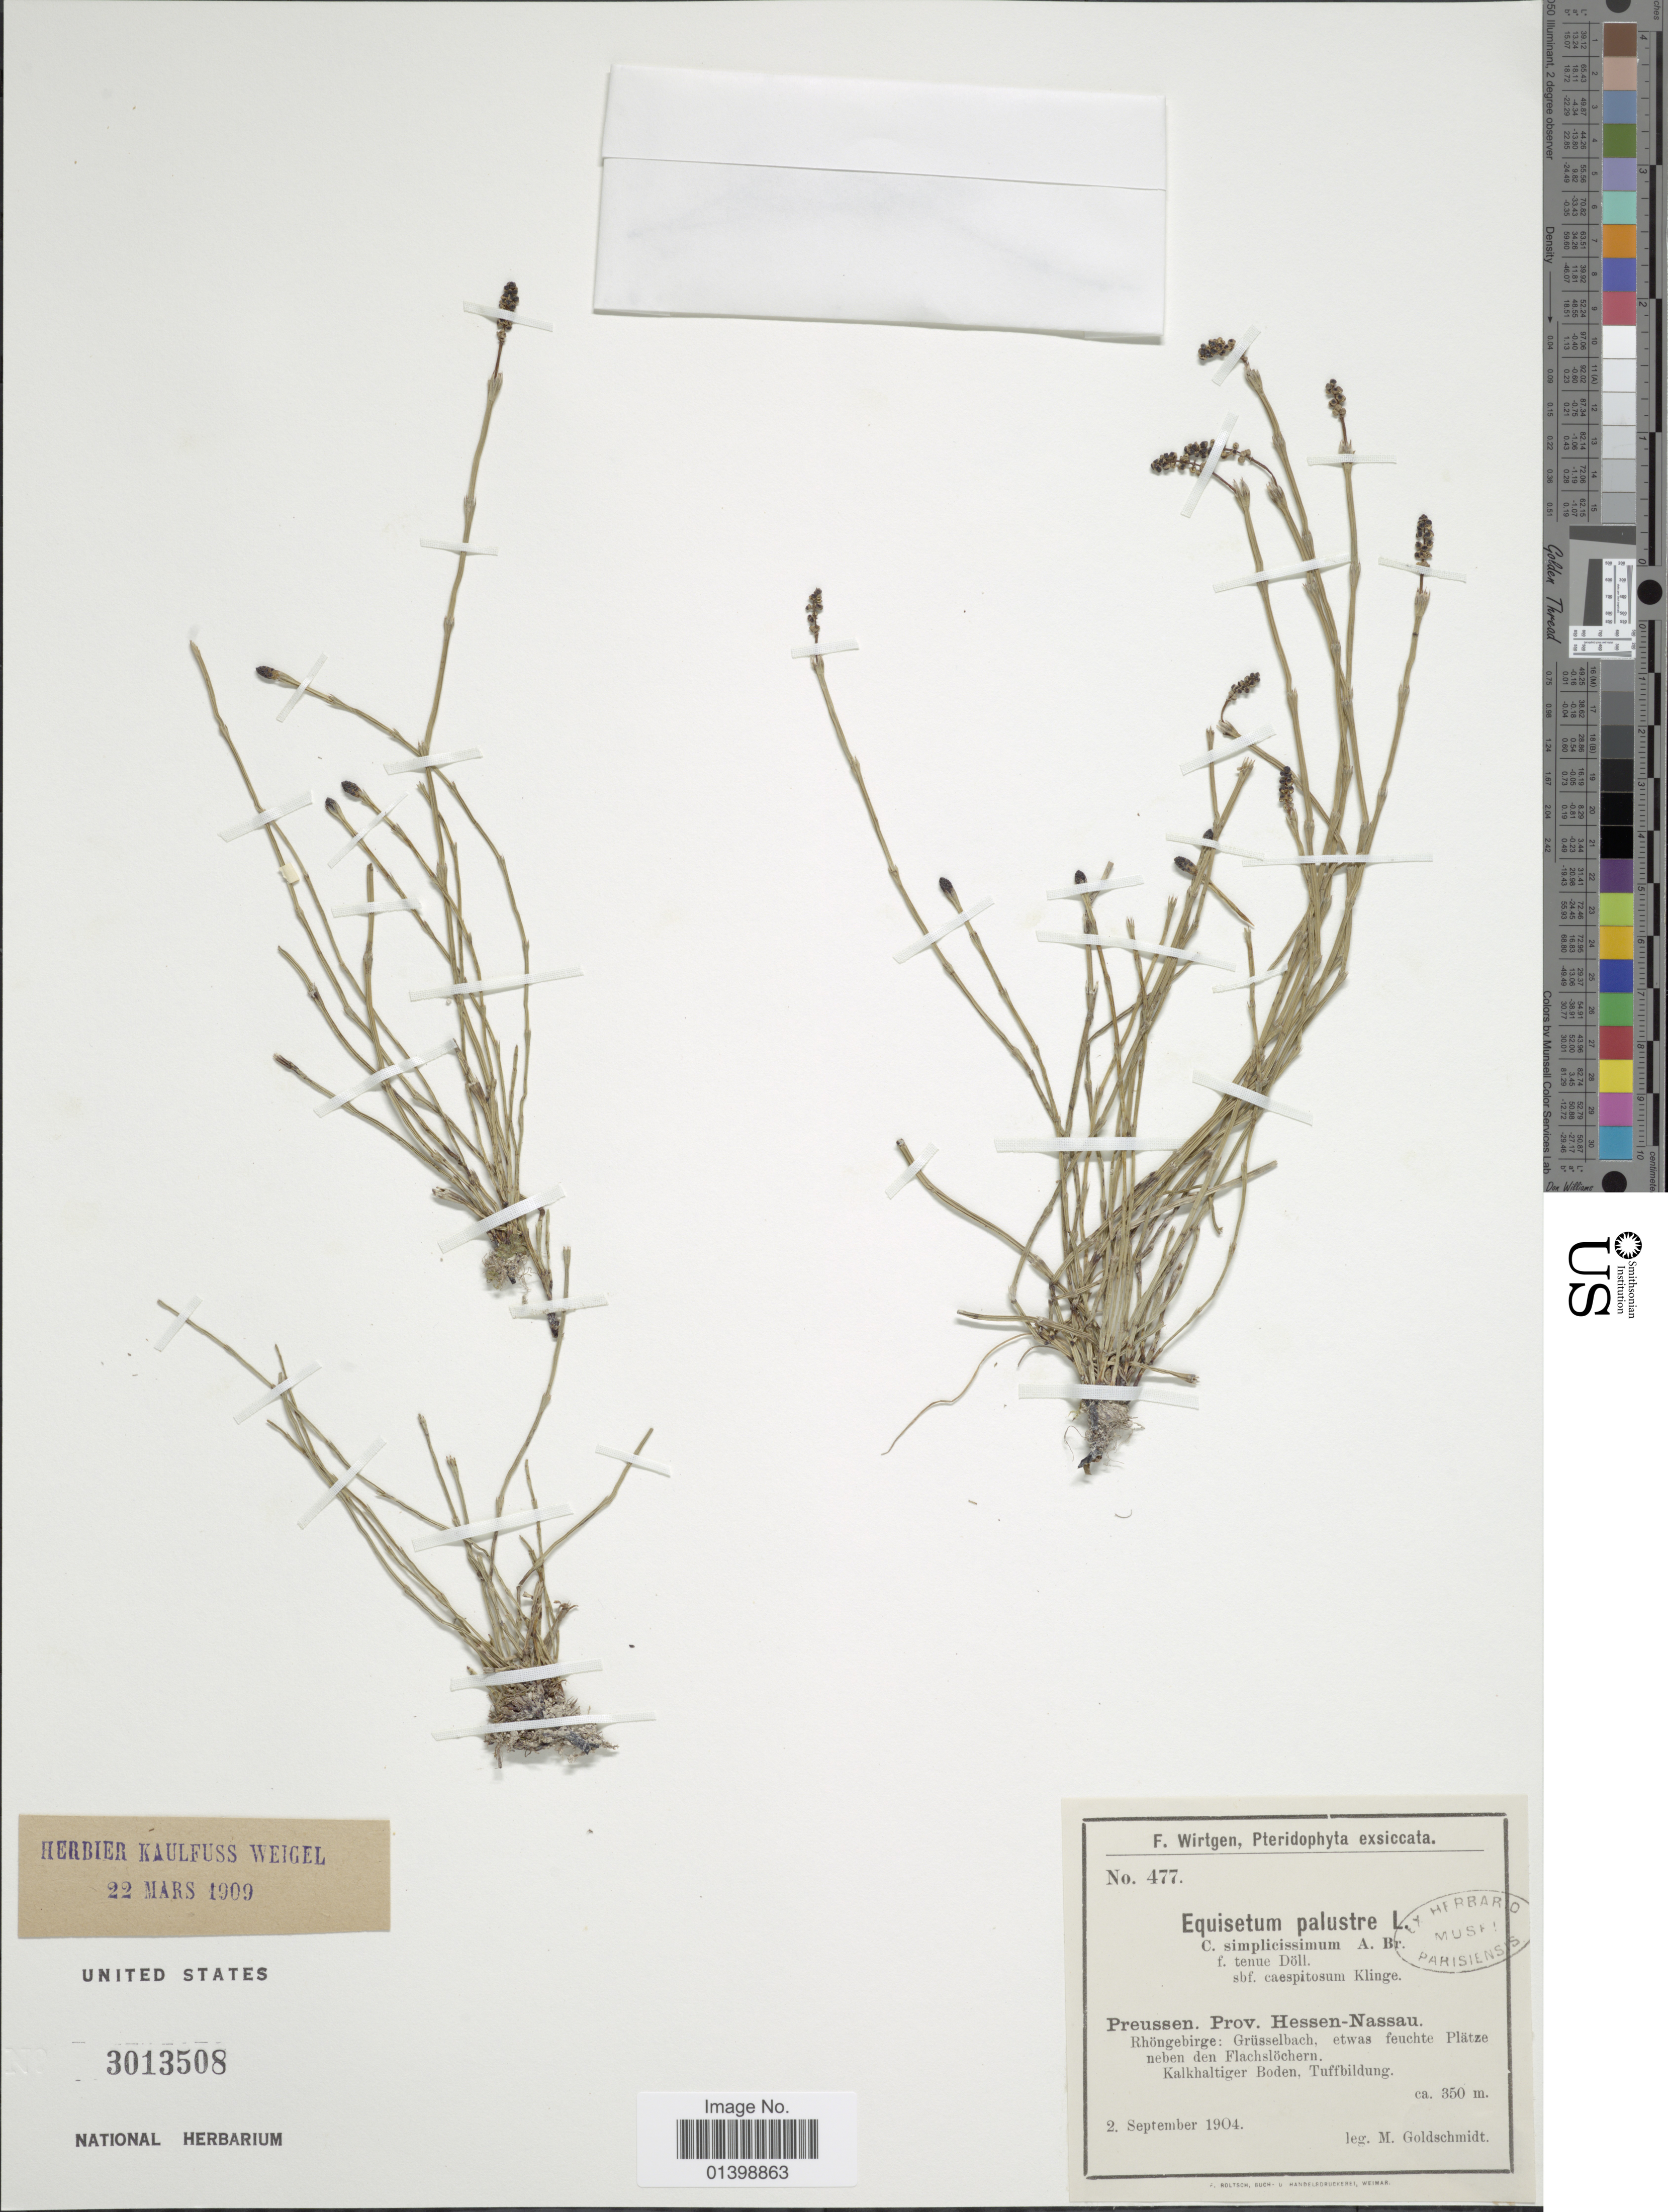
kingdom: Plantae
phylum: Tracheophyta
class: Polypodiopsida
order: Equisetales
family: Equisetaceae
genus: Equisetum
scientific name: Equisetum palustre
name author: L.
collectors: M. Goldschmidt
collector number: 477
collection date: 1904-09-02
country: Germany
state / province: Hesse / Rhineland-Palatinate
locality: Preussen. Prov. Hessen-Nassua, Rhöngebirge Grüsselbach, etwas feuchte Plätze neben den Flachlochern. Kalkhaltiger Boden, Tuffbulding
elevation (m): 350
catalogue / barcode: US 3013508